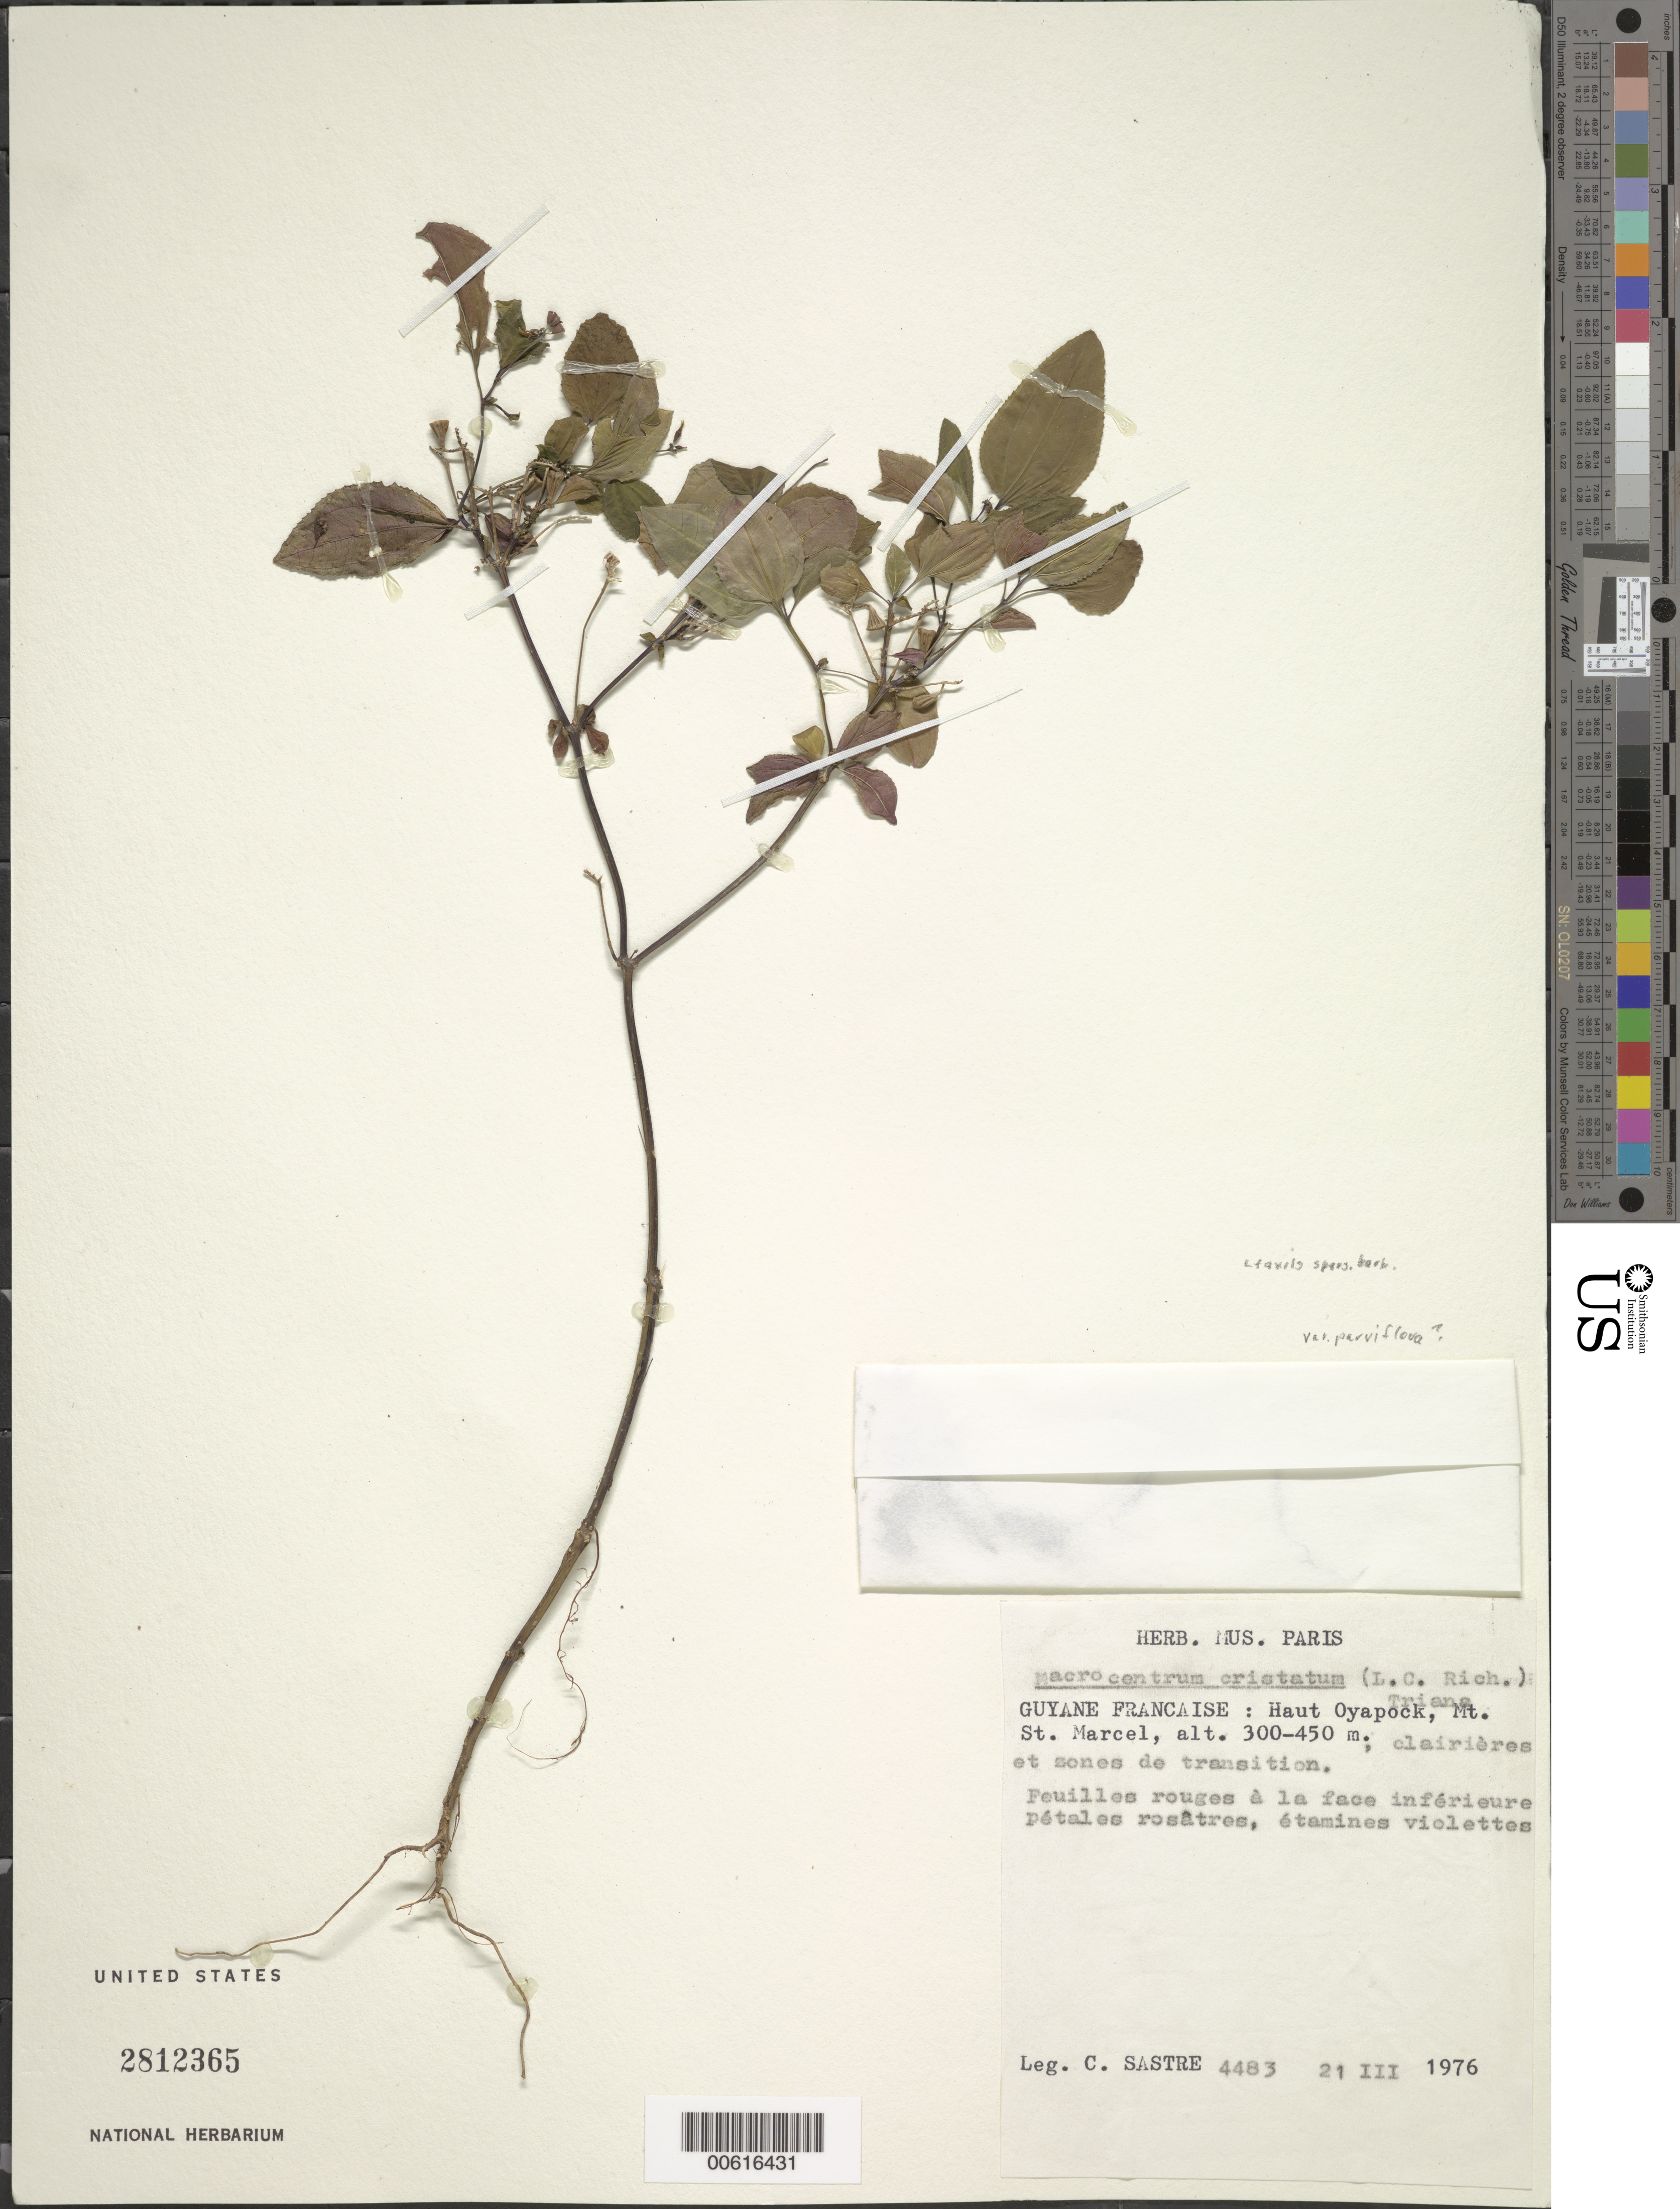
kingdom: Plantae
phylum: Tracheophyta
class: Magnoliopsida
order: Myrtales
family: Melastomataceae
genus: Macrocentrum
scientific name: Macrocentrum cristatum var. parviflorum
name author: (DC.) Cogn.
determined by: Wurdack, John J., (US), US (UNITED STATES)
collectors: C. H. L. Sastre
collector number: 4483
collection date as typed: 21-Mar-76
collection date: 1976-03-21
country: French Guiana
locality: Haut Oyapock, Mt. St. Marcel, Bassin de l'Yaloupi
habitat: Clairieres et zones de transition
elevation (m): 300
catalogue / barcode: US 2812365